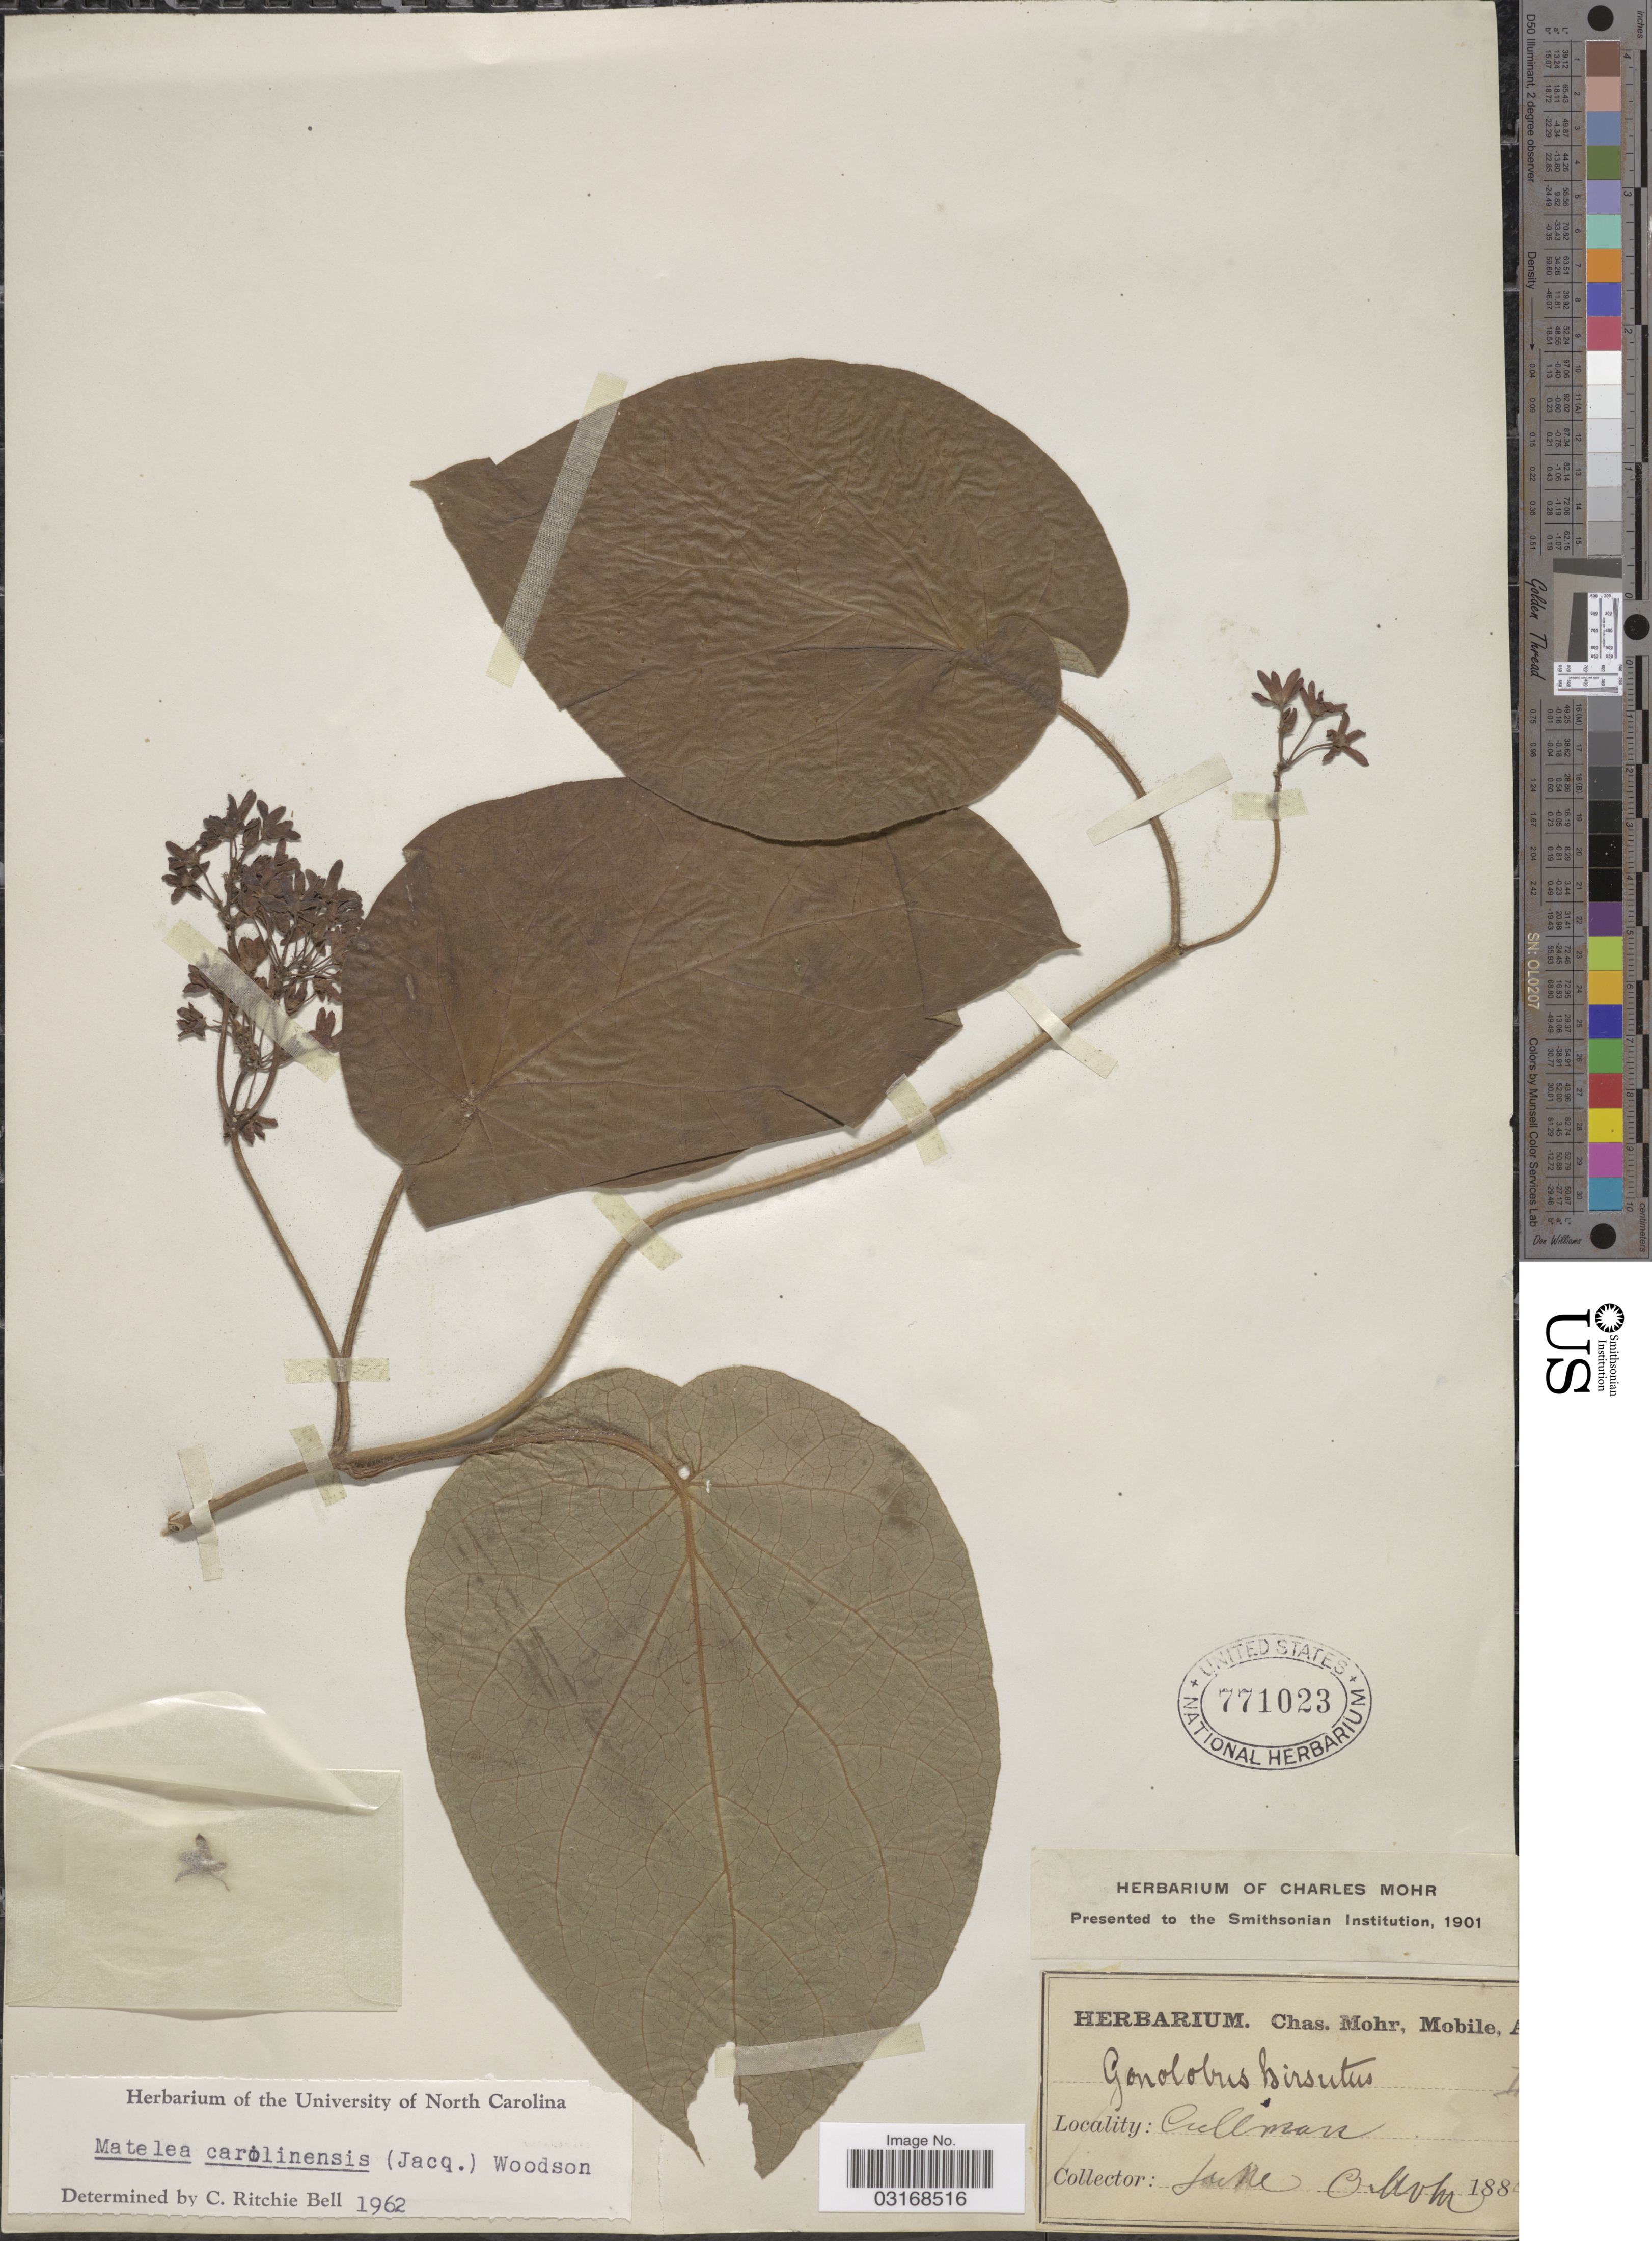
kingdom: Plantae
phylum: Tracheophyta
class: Magnoliopsida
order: Gentianales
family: Apocynaceae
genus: Matelea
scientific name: Matelea carolinensis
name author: (Jacq.) Woodson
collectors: Mohr, C. T. (herbarium)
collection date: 1884-06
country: United States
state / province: Alabama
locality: Cullman.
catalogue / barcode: US 771023